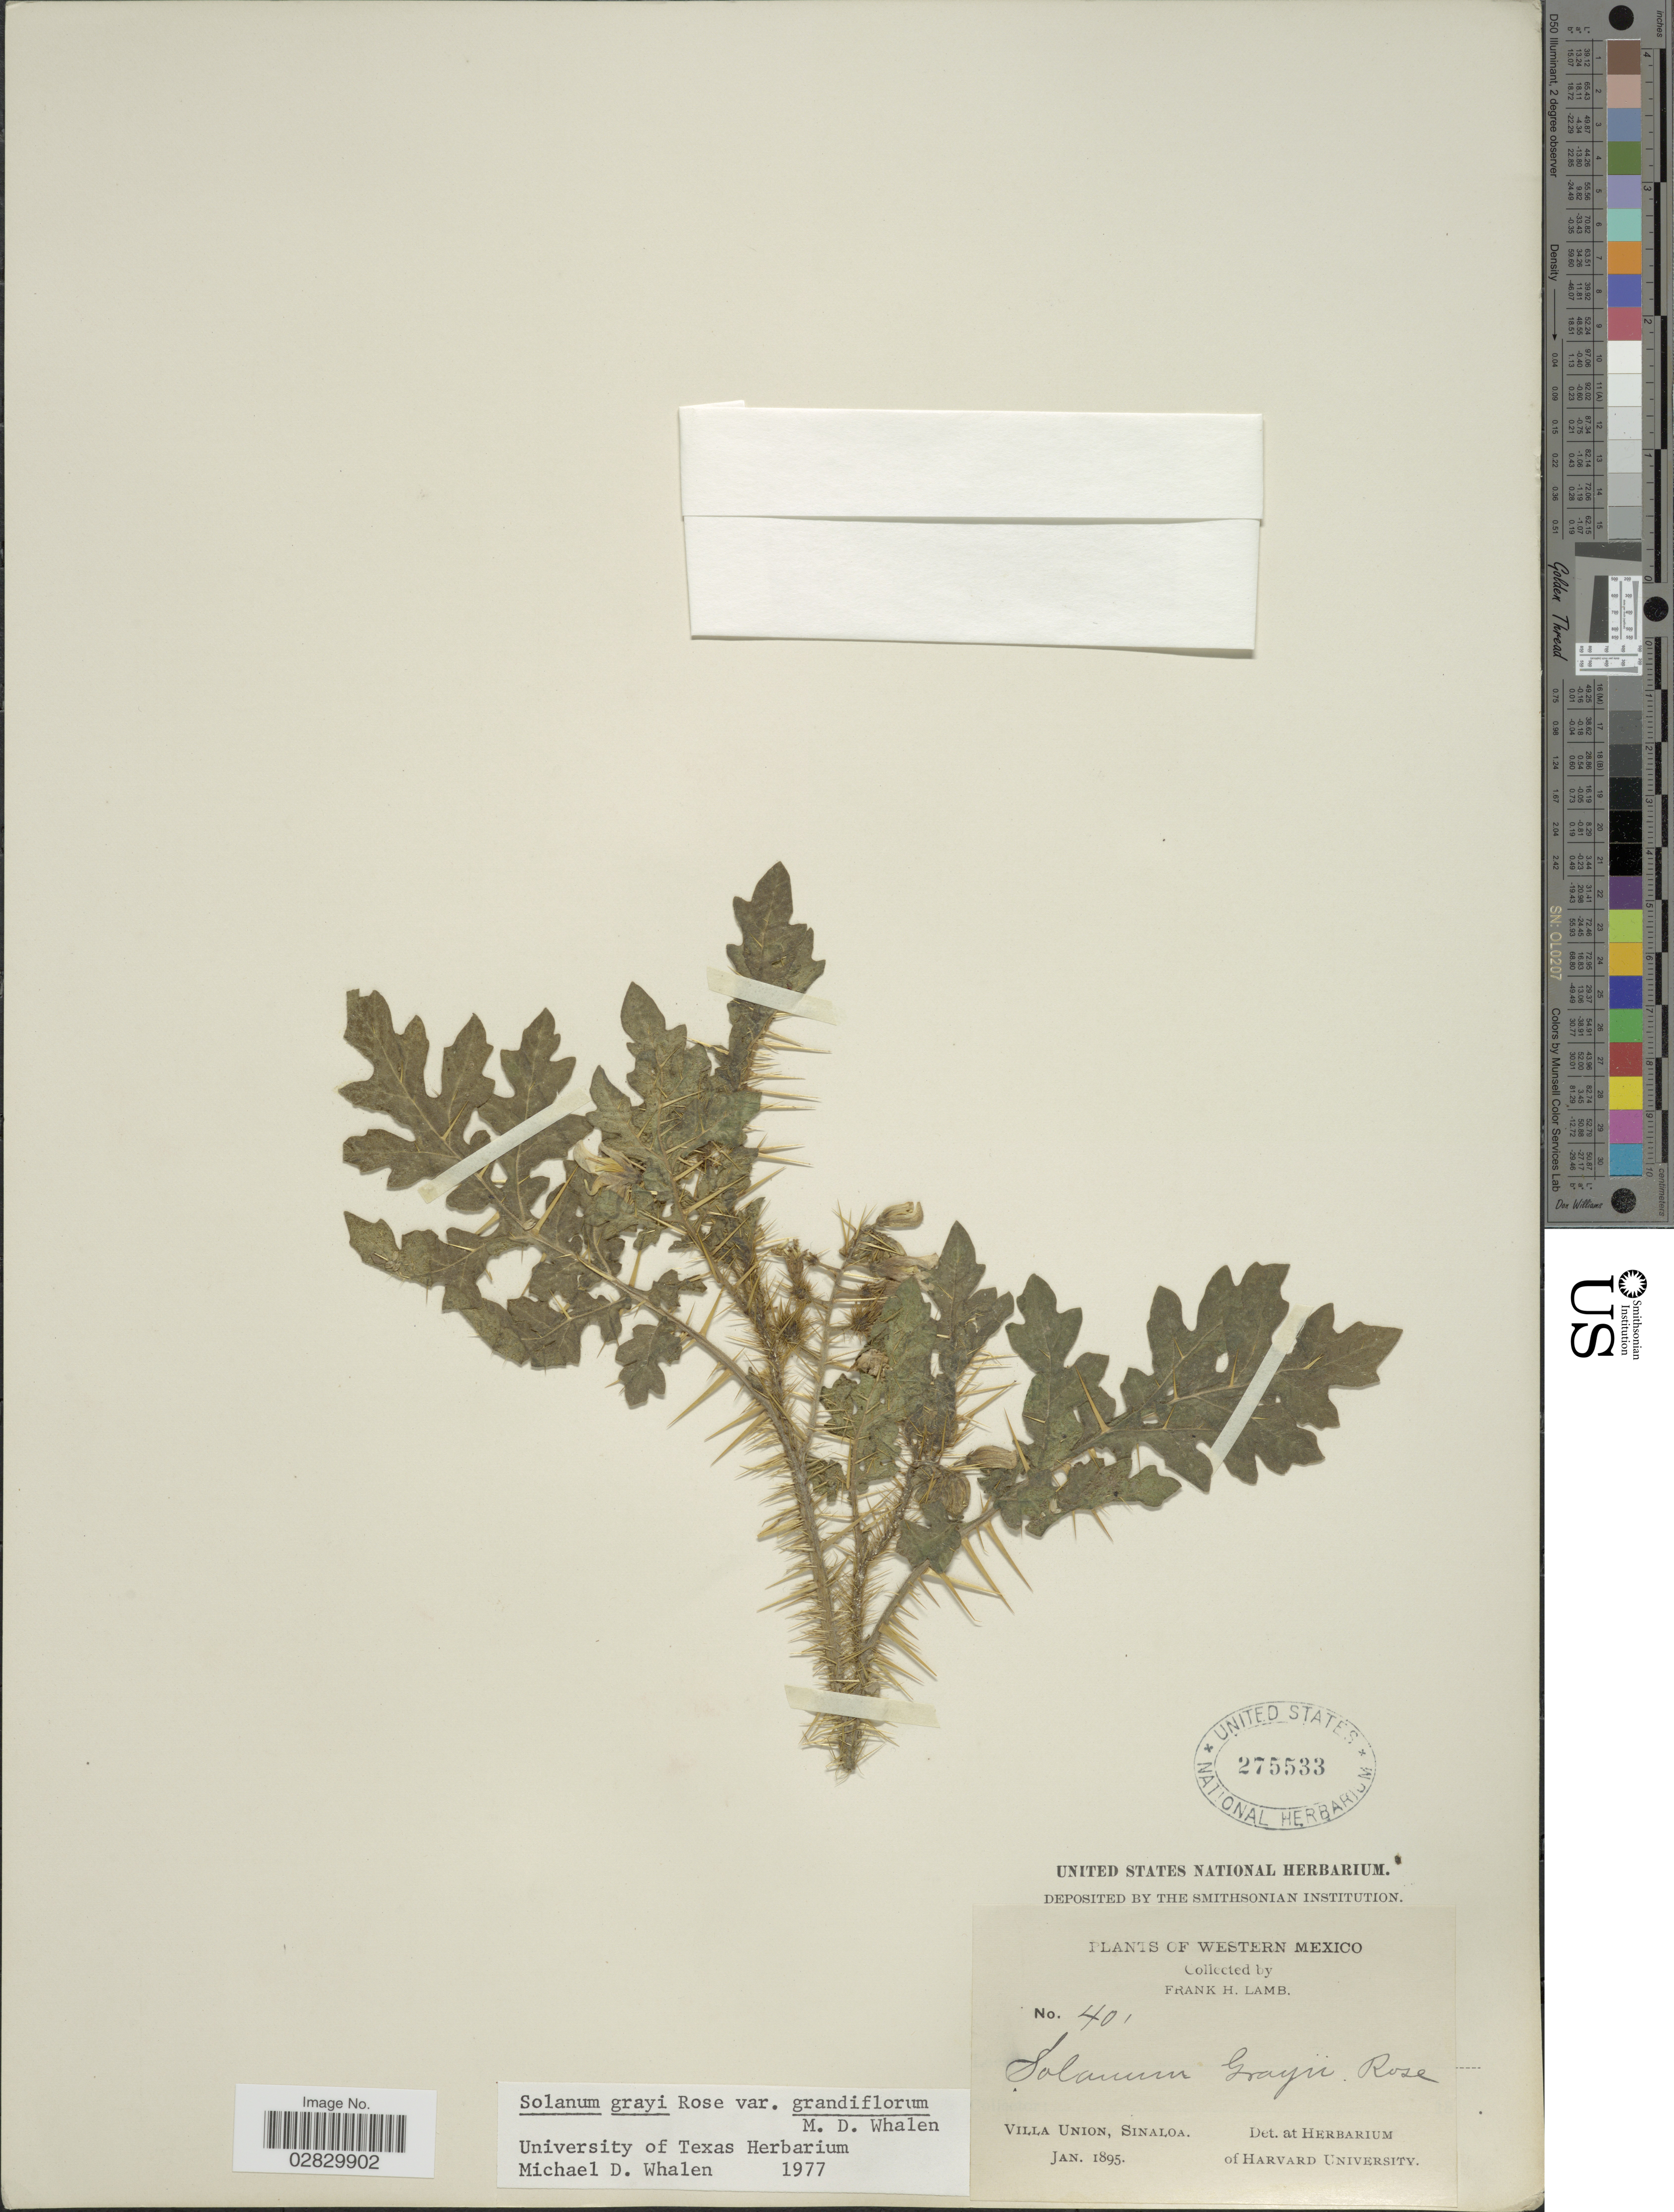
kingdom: Plantae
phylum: Tracheophyta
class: Magnoliopsida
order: Solanales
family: Solanaceae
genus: Solanum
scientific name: Solanum grayi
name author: Rose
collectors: F. H. Lamb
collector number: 401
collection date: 1895-01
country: Mexico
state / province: Sinaloa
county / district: Mazatlán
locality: Villa Unión.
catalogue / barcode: US 275533